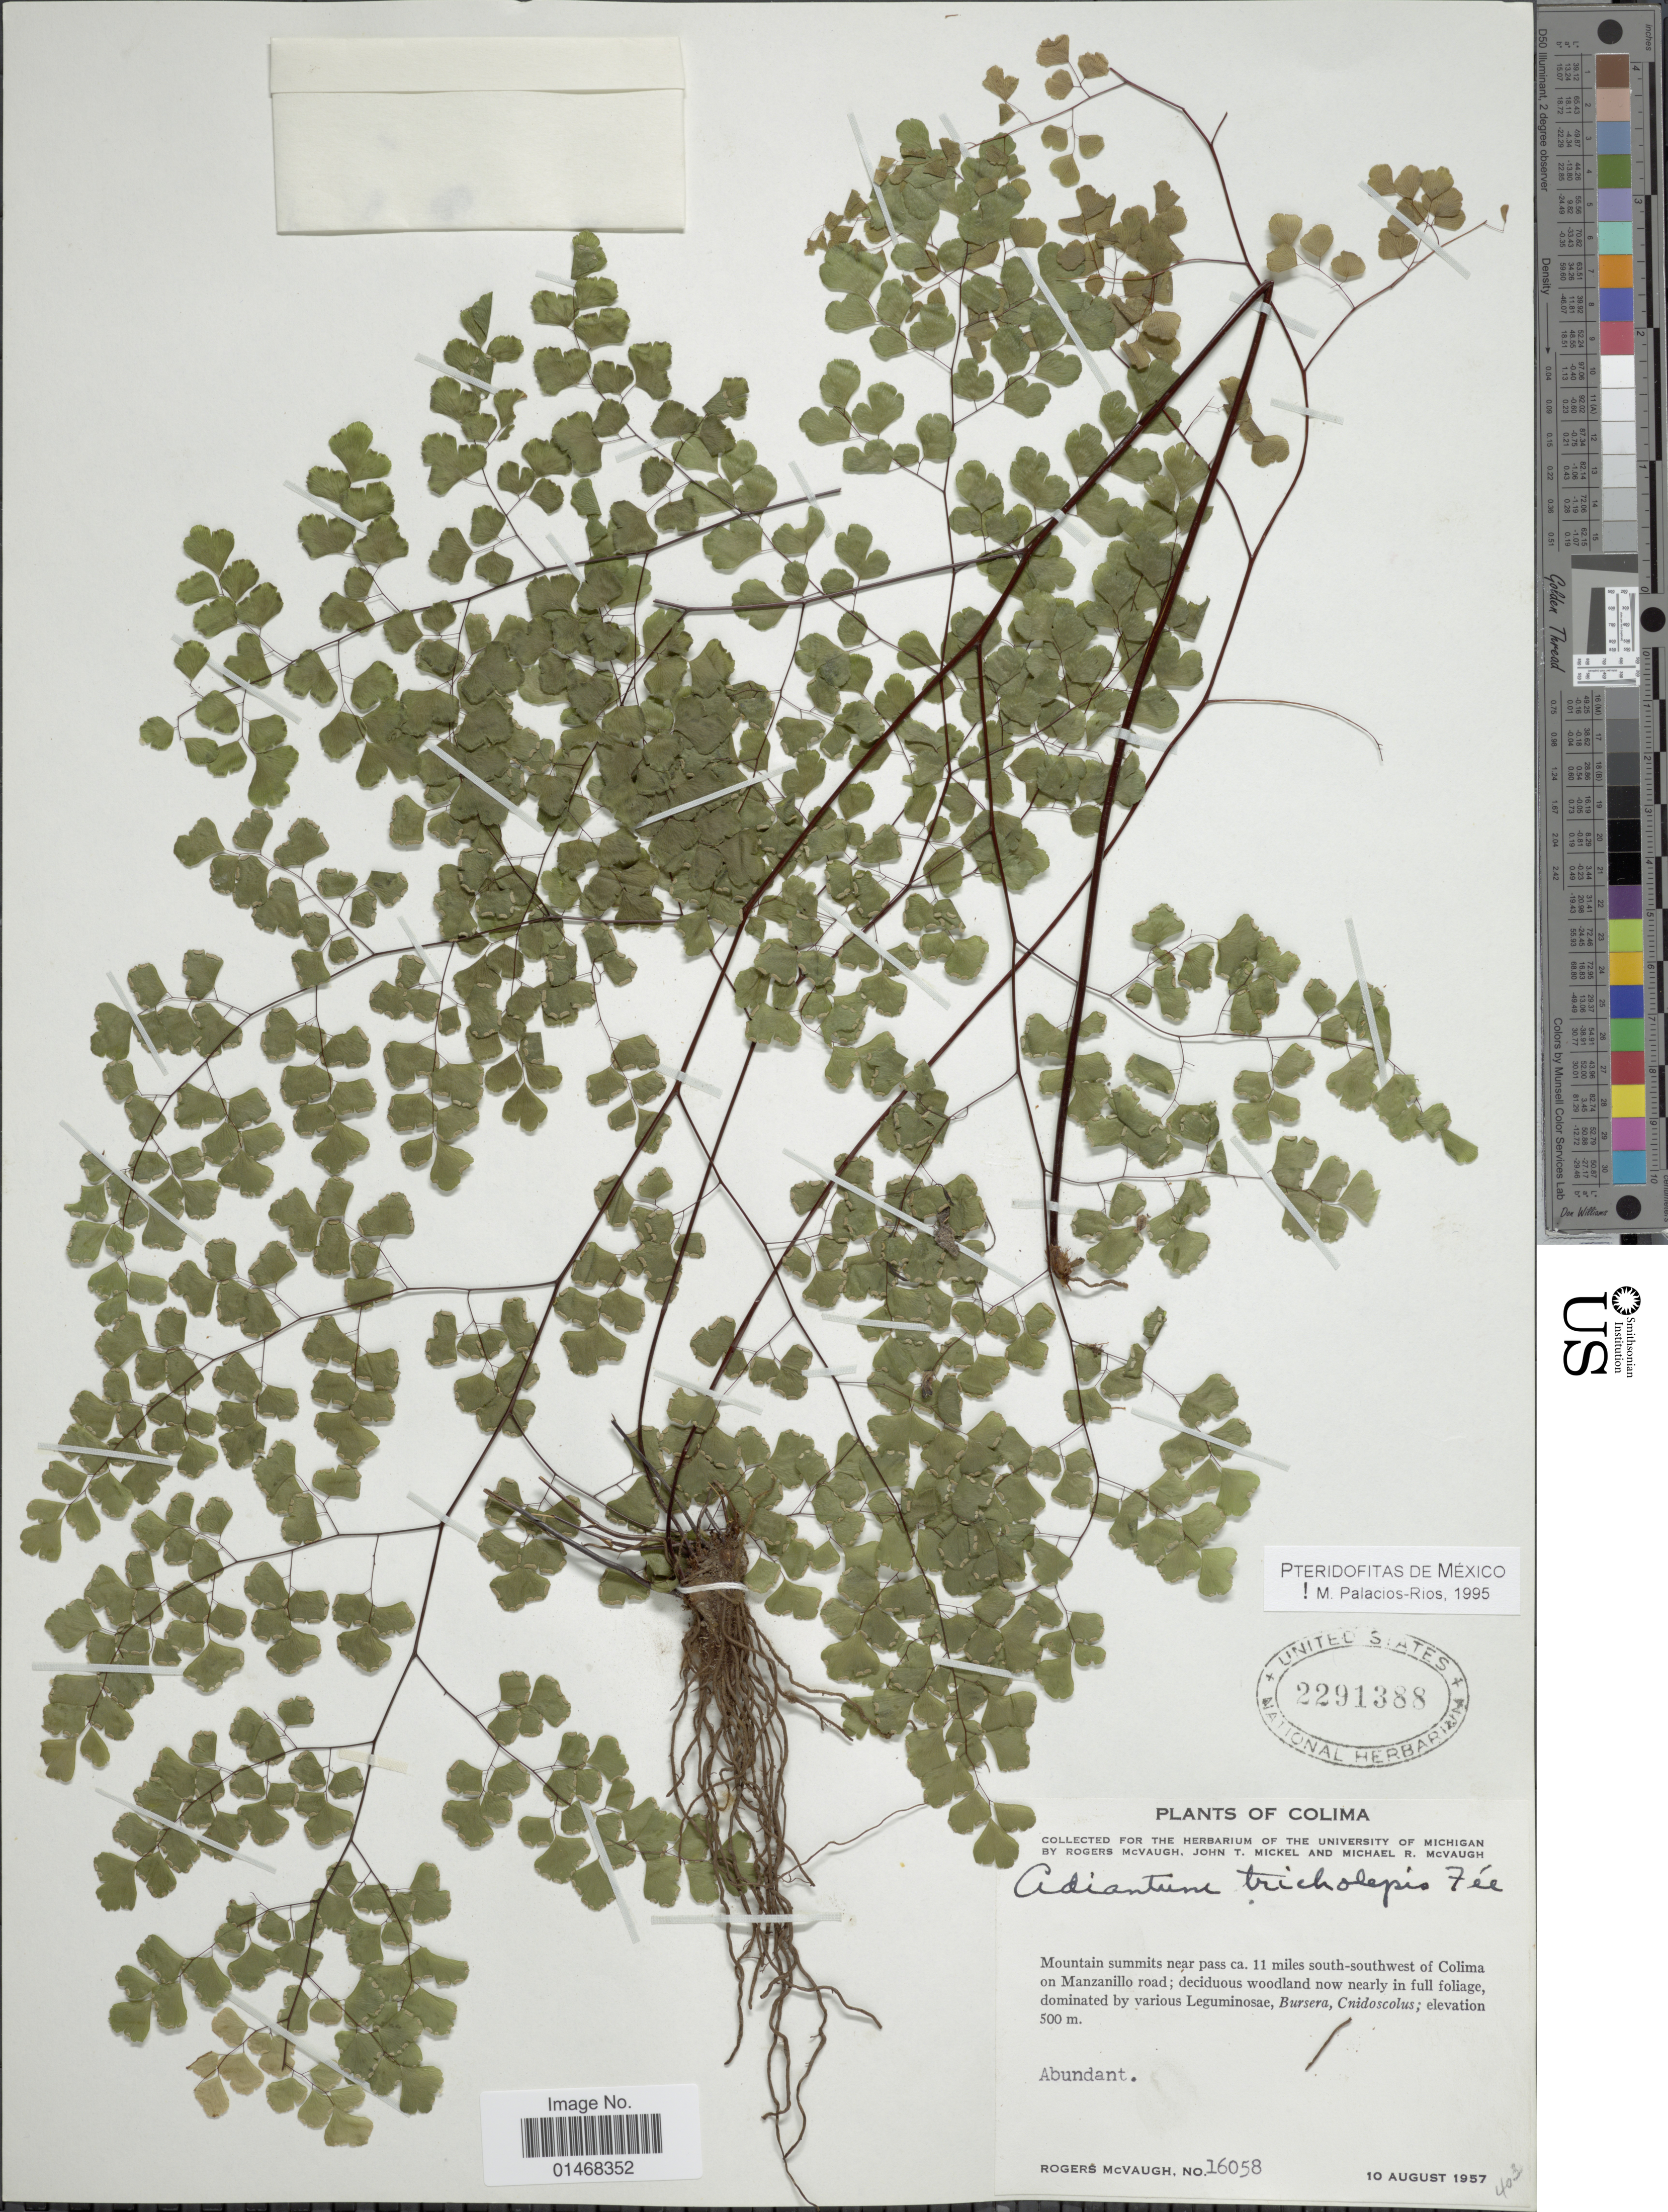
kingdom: Plantae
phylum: Tracheophyta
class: Polypodiopsida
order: Polypodiales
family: Pteridaceae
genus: Adiantum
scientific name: Adiantum tricholepis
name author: Fée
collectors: R. McVaugh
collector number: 16058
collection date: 1957-08-10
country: Mexico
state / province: Colima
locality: Mountains summits near pass ca 11 miles south-southwest of Colima on Manzanillo road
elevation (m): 500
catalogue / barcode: US 2291388